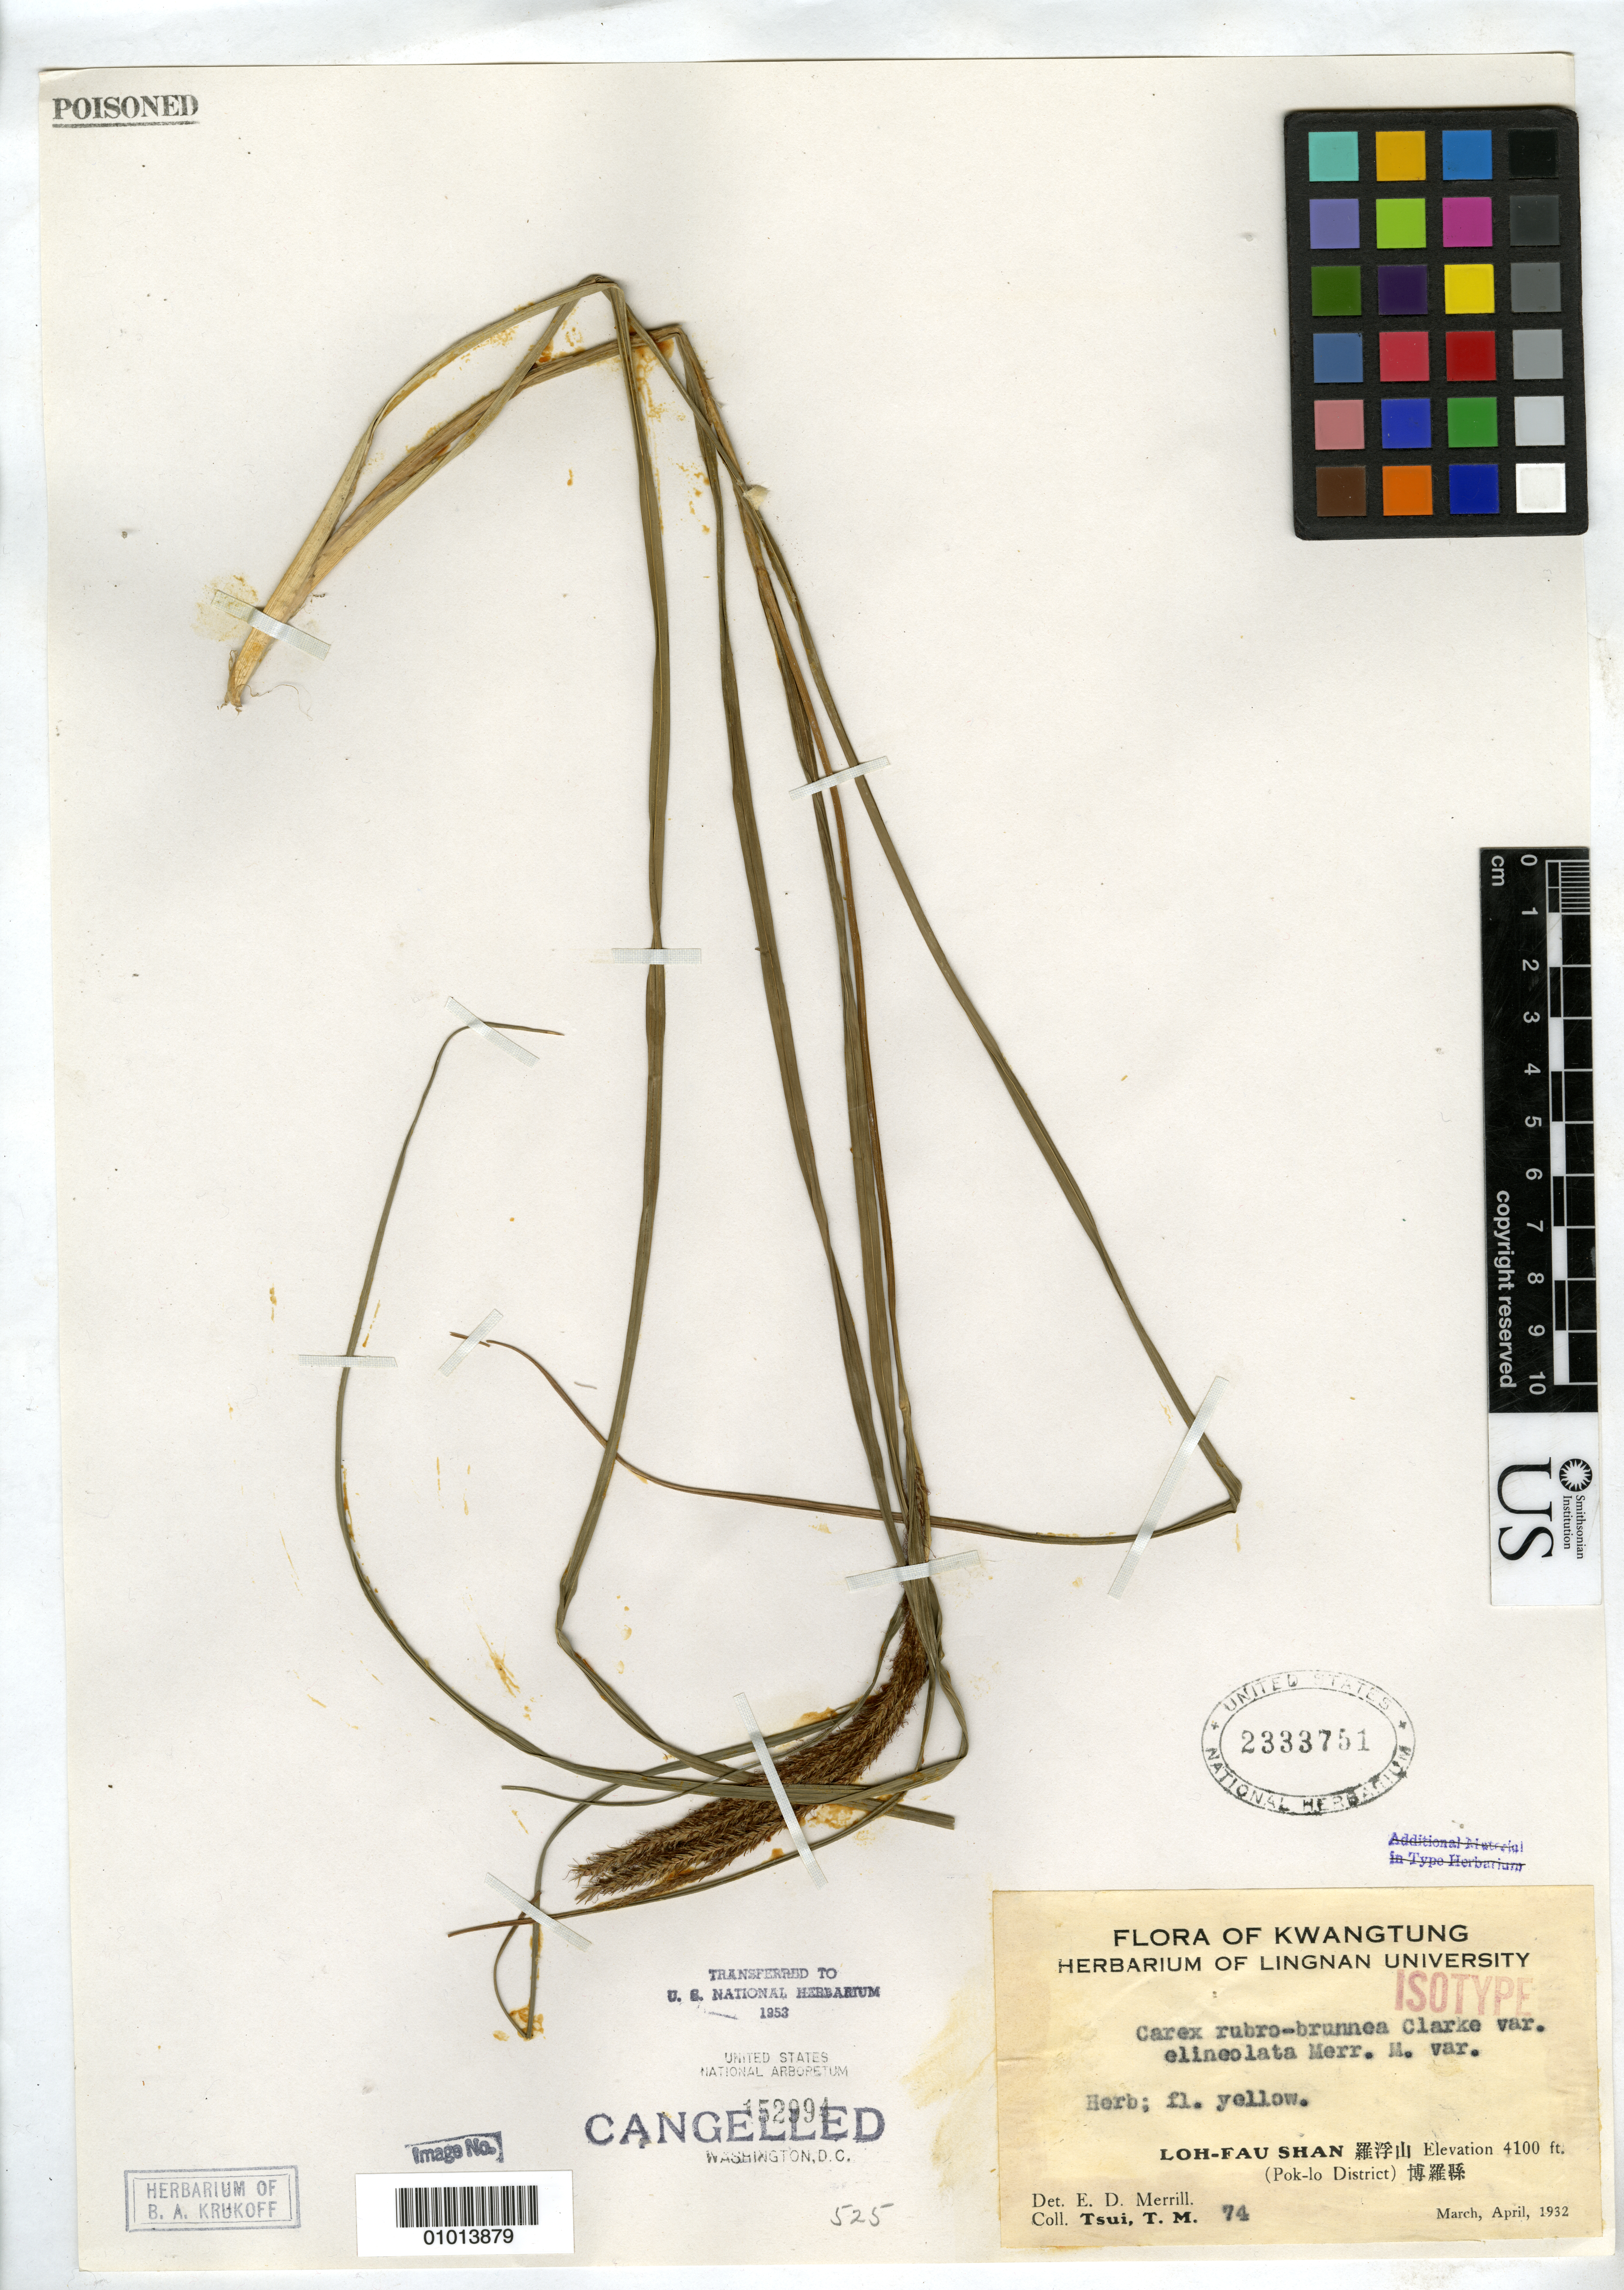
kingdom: Plantae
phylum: Tracheophyta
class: Liliopsida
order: Poales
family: Cyperaceae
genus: Carex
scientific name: Carex rubrobrunnea var. elineolata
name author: Merr.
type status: Isotype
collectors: T. Tsui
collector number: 74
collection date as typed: Mar 1932 and -- Apr 1932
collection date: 1932-03,1932-04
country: China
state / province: Guangdong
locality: Loh-Fau Shan. Pok-lo District.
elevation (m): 1250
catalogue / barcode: US 2333751